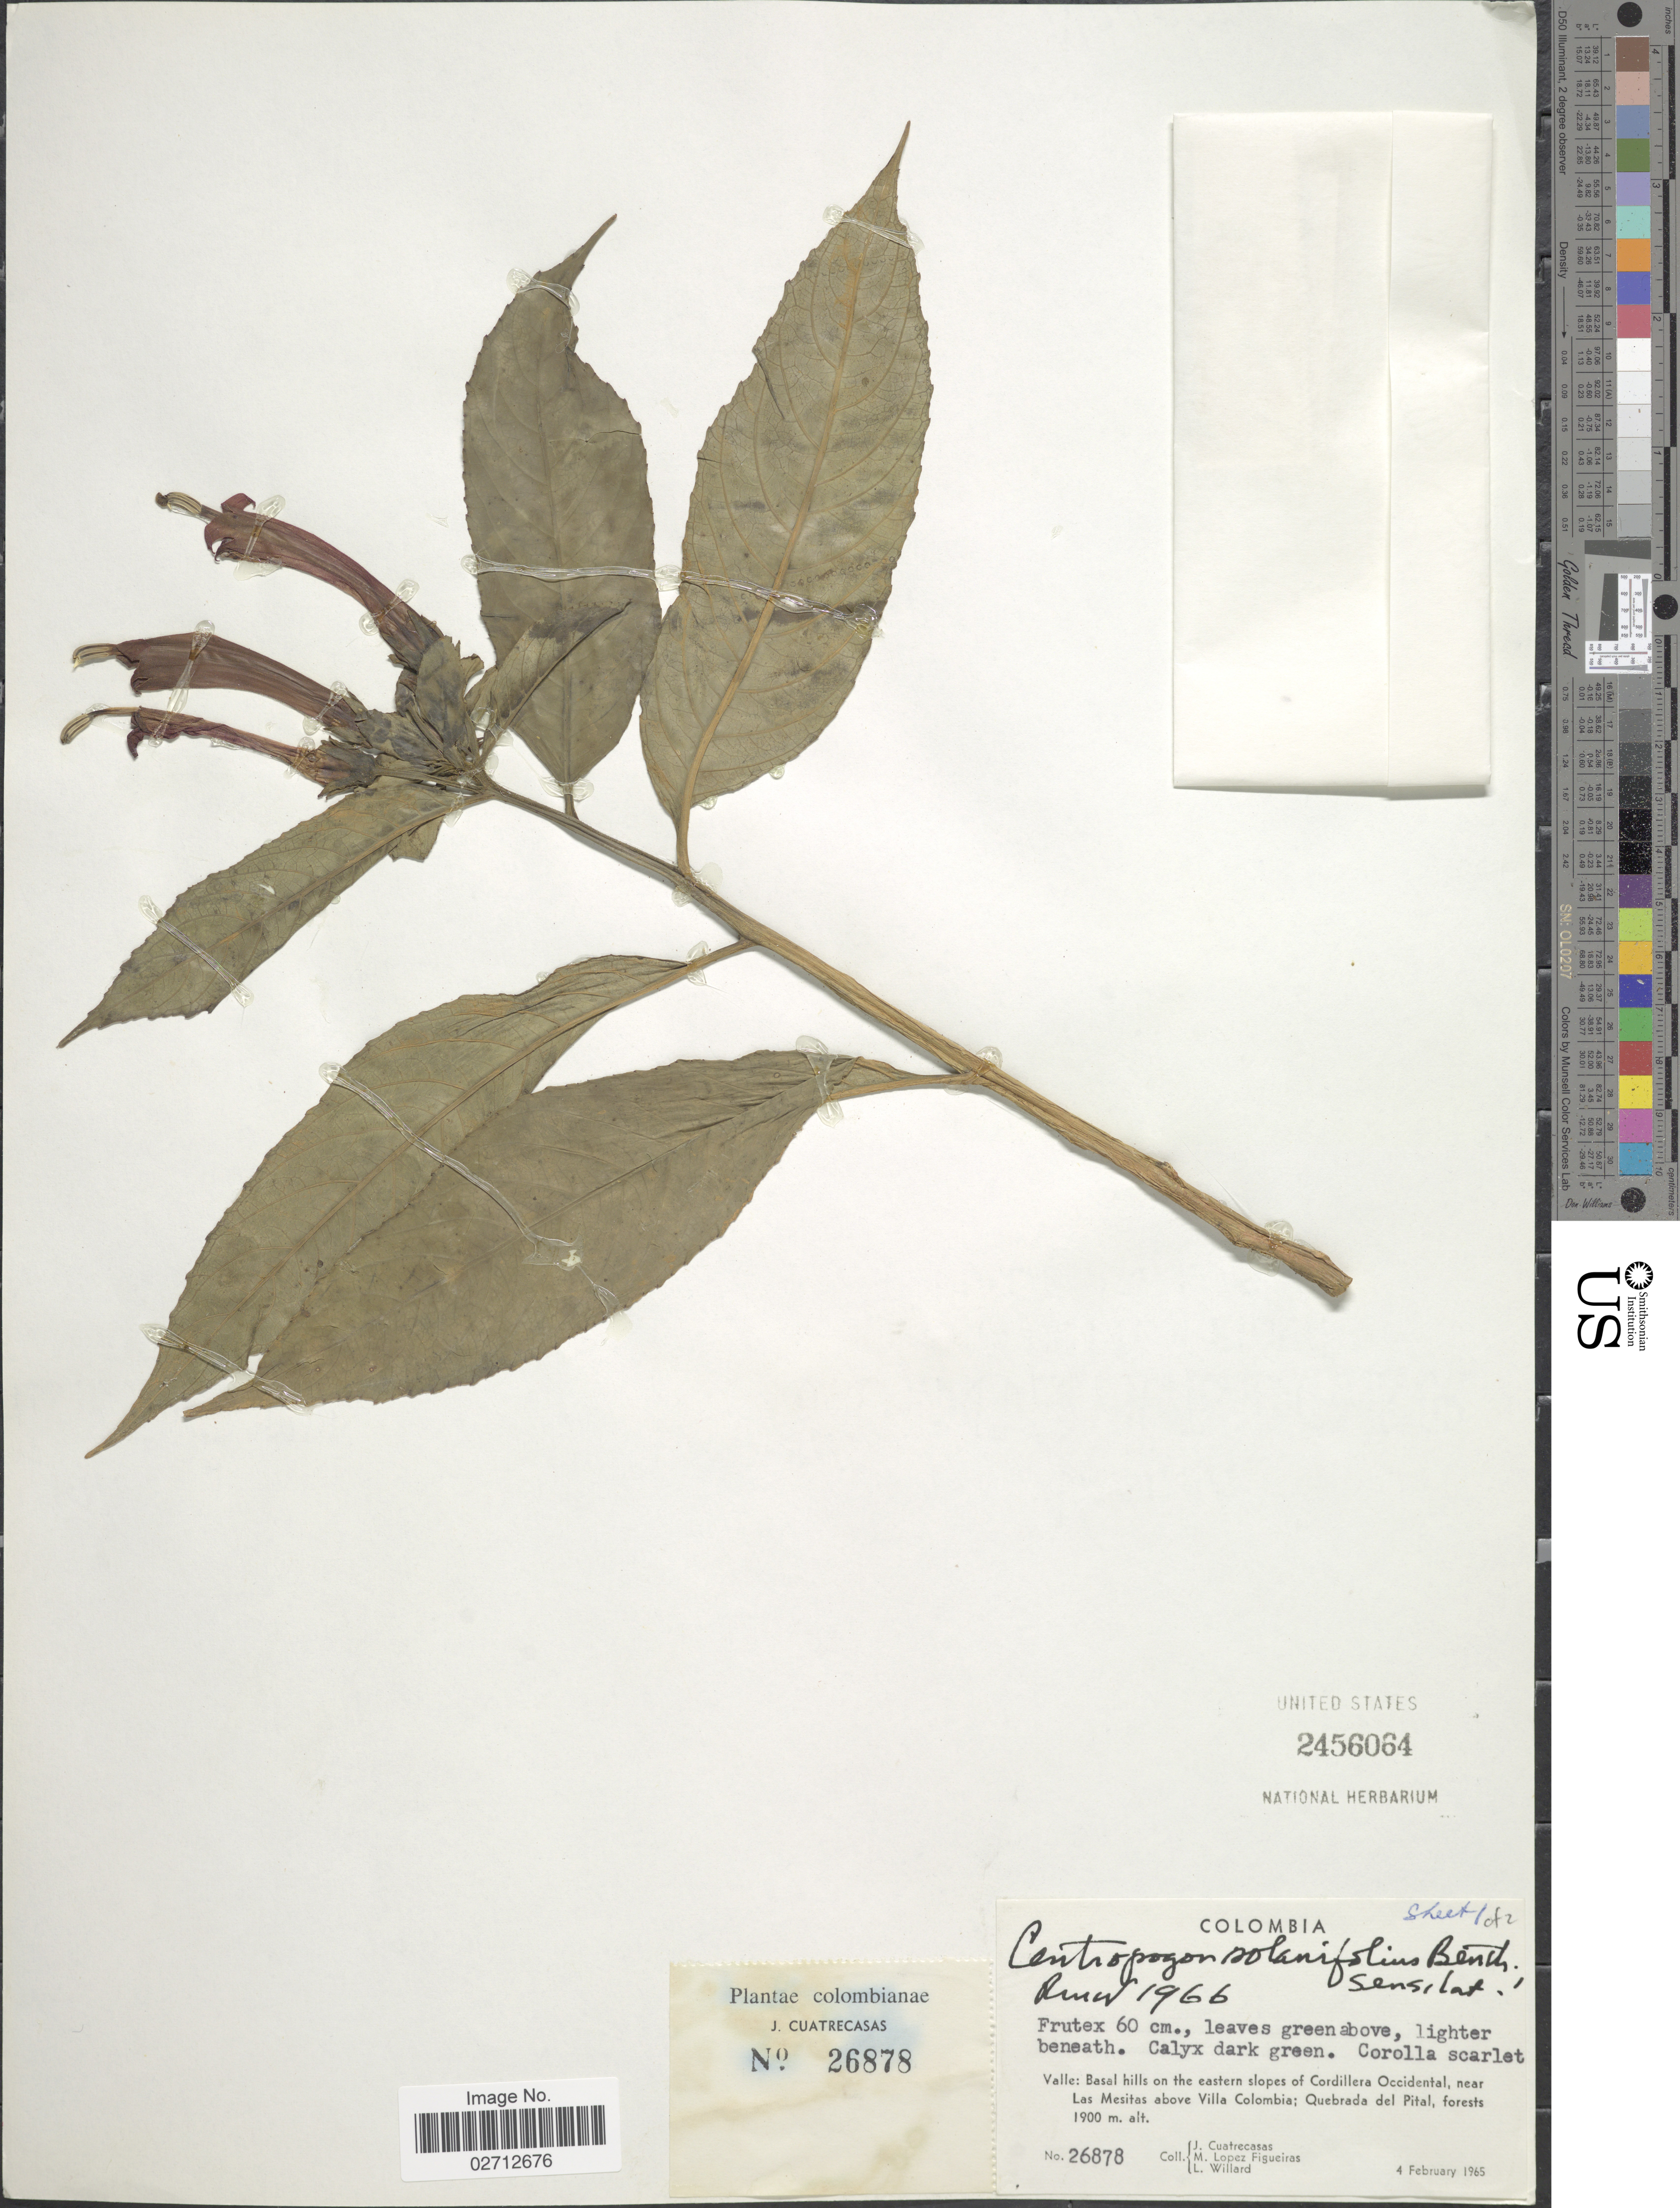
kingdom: Plantae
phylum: Tracheophyta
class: Magnoliopsida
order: Asterales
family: Campanulaceae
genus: Centropogon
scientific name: Centropogon solanifolius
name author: Benth.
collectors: J. Cuatrecasas, M. López Figueiras & L. Willard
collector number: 26878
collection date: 1965-02-04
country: Colombia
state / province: Valle del Cauca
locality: Valle: Basal hills on the eastern slopes of Cordillera Occidental, near Las Mesitas above Villa Colombia; Quebrada del Pital, forests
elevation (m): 1900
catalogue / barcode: US 2456064